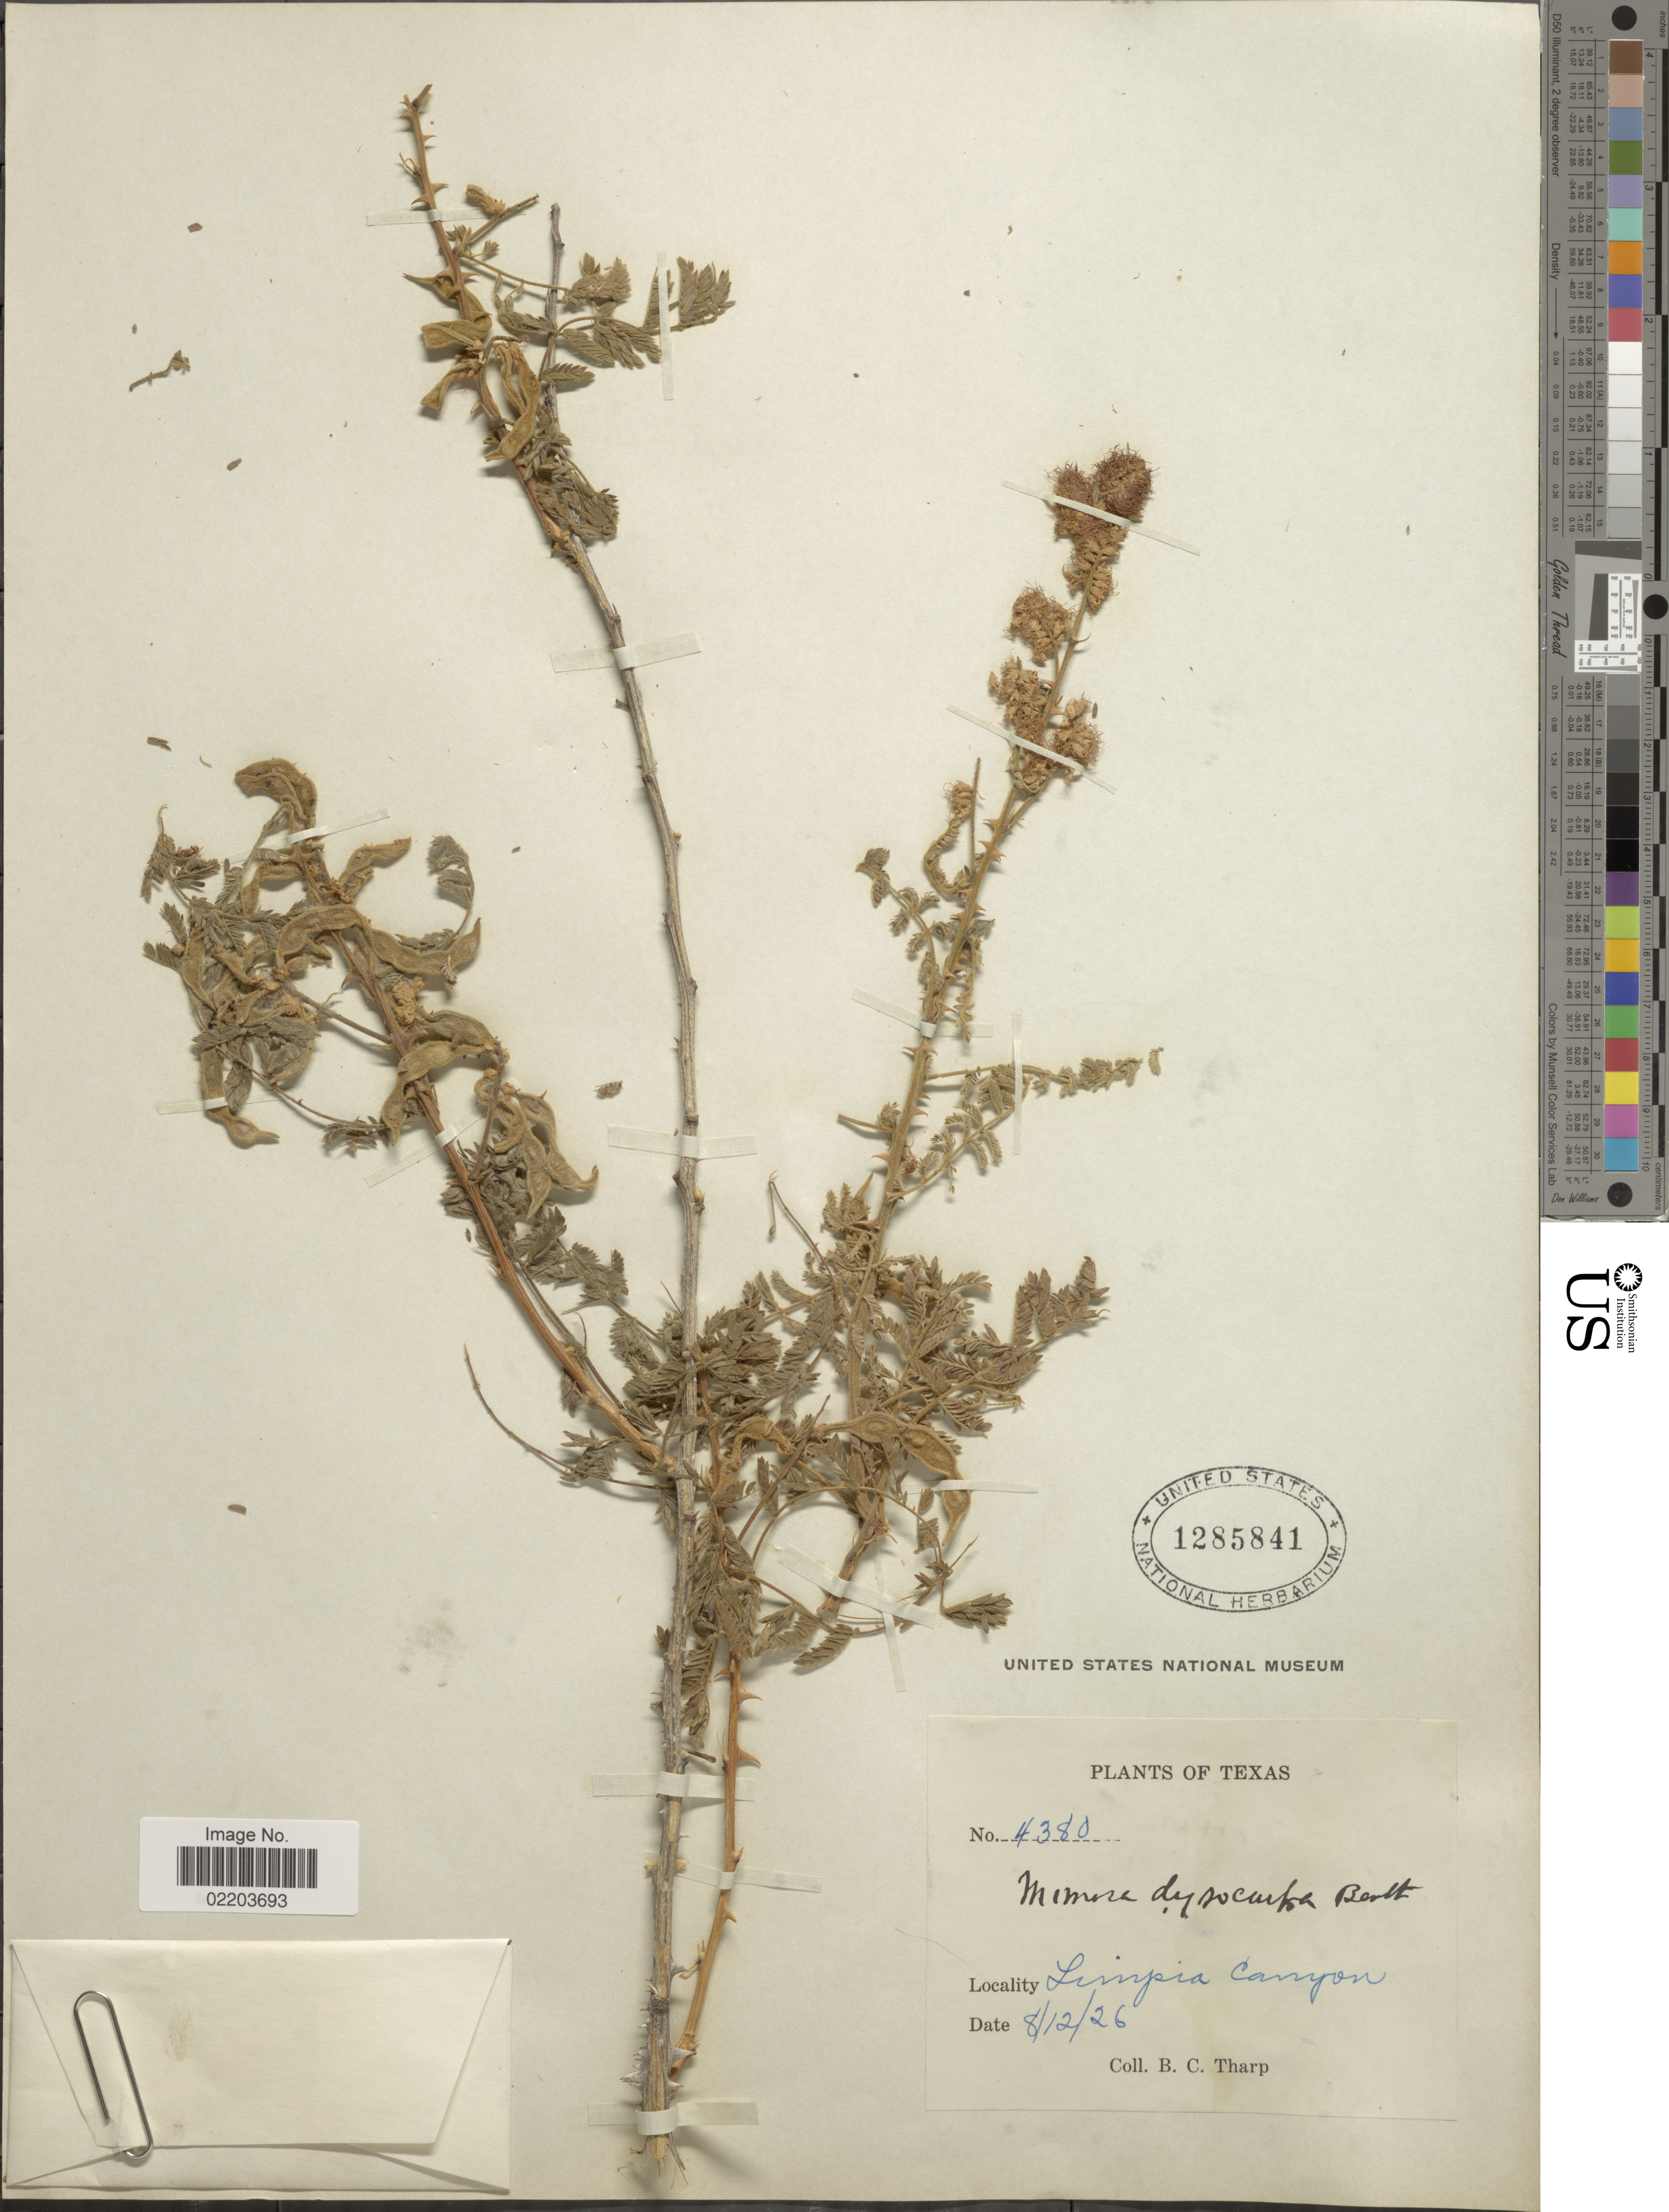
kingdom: Plantae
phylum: Tracheophyta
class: Magnoliopsida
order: Fabales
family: Fabaceae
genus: Mimosa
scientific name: Mimosa dysocarpa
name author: Benth. ex A. Gray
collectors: B. C. Tharp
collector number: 4380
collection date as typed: Transcribed d/m/y: 12/8/26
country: United States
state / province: Texas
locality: Limpia Canyon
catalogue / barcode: US 1285841